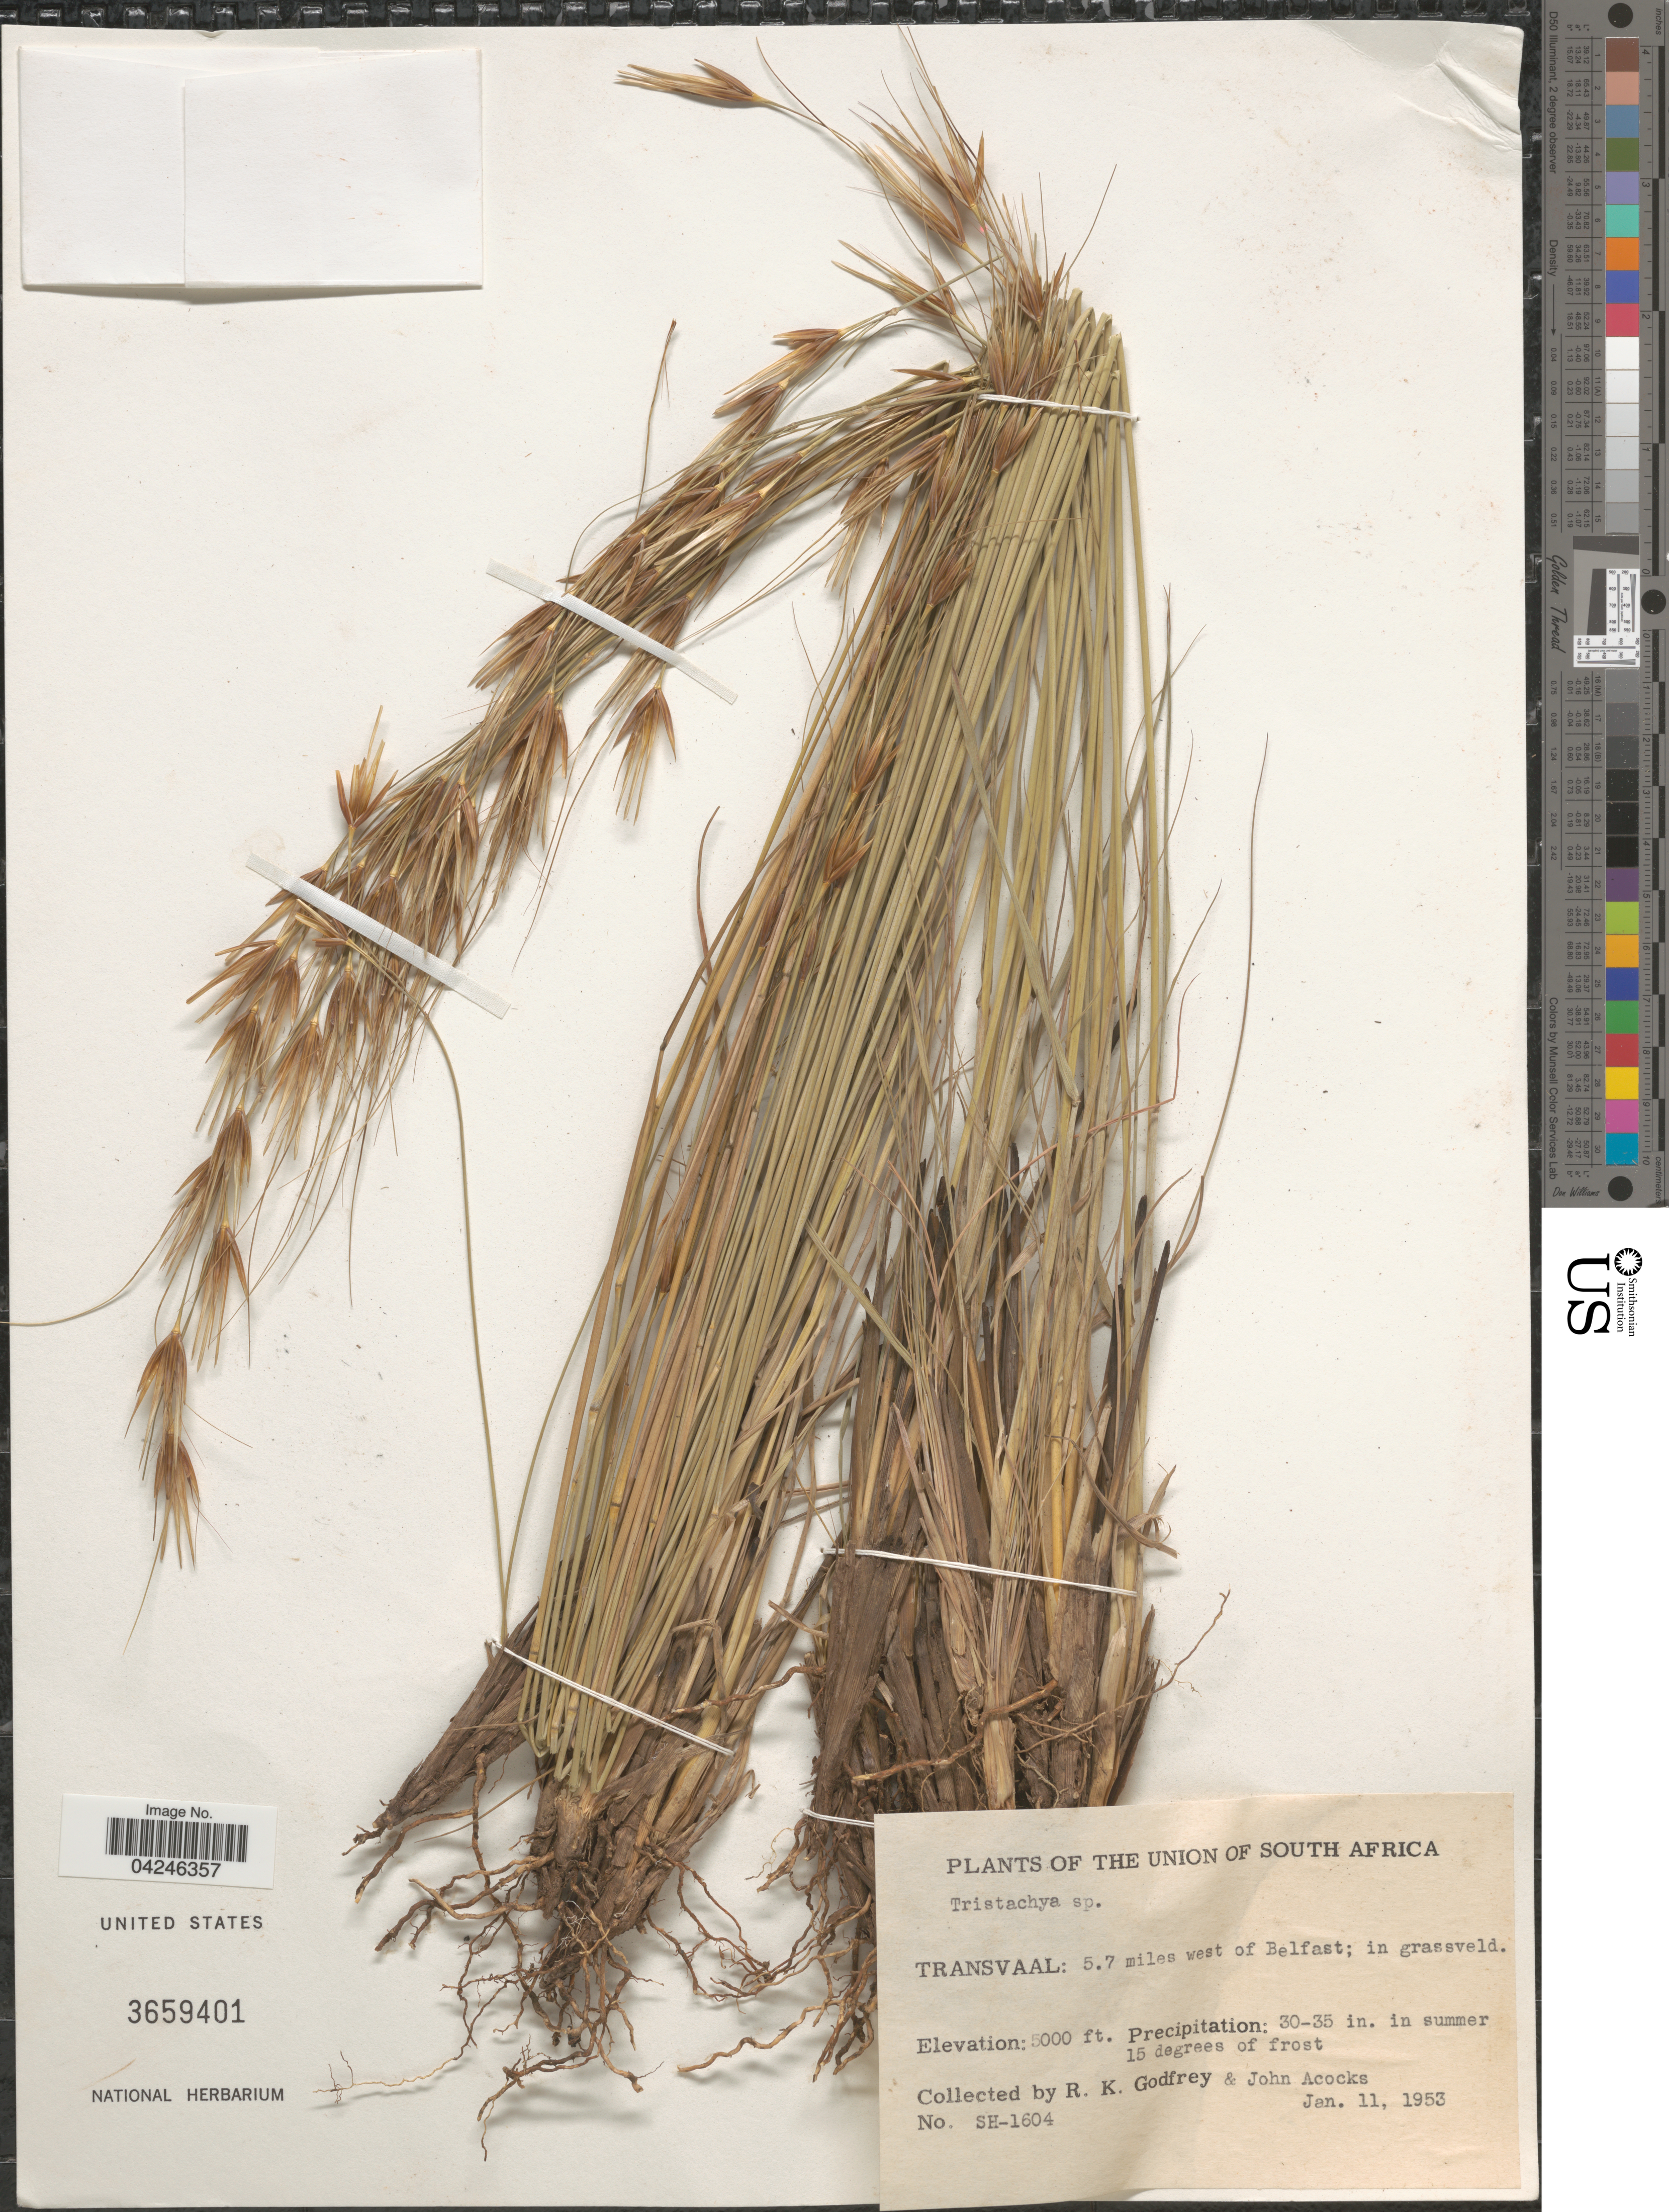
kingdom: Plantae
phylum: Tracheophyta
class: Liliopsida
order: Poales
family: Poaceae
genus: Tristachya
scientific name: Tristachya sp.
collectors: R. K. Godfrey & J. P. Acocks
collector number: SH-1604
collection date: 1953-01-11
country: South Africa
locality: The Union of South Africa. Transvaal: 5.7 miles west of Belfast.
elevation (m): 1524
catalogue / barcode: US 3659401